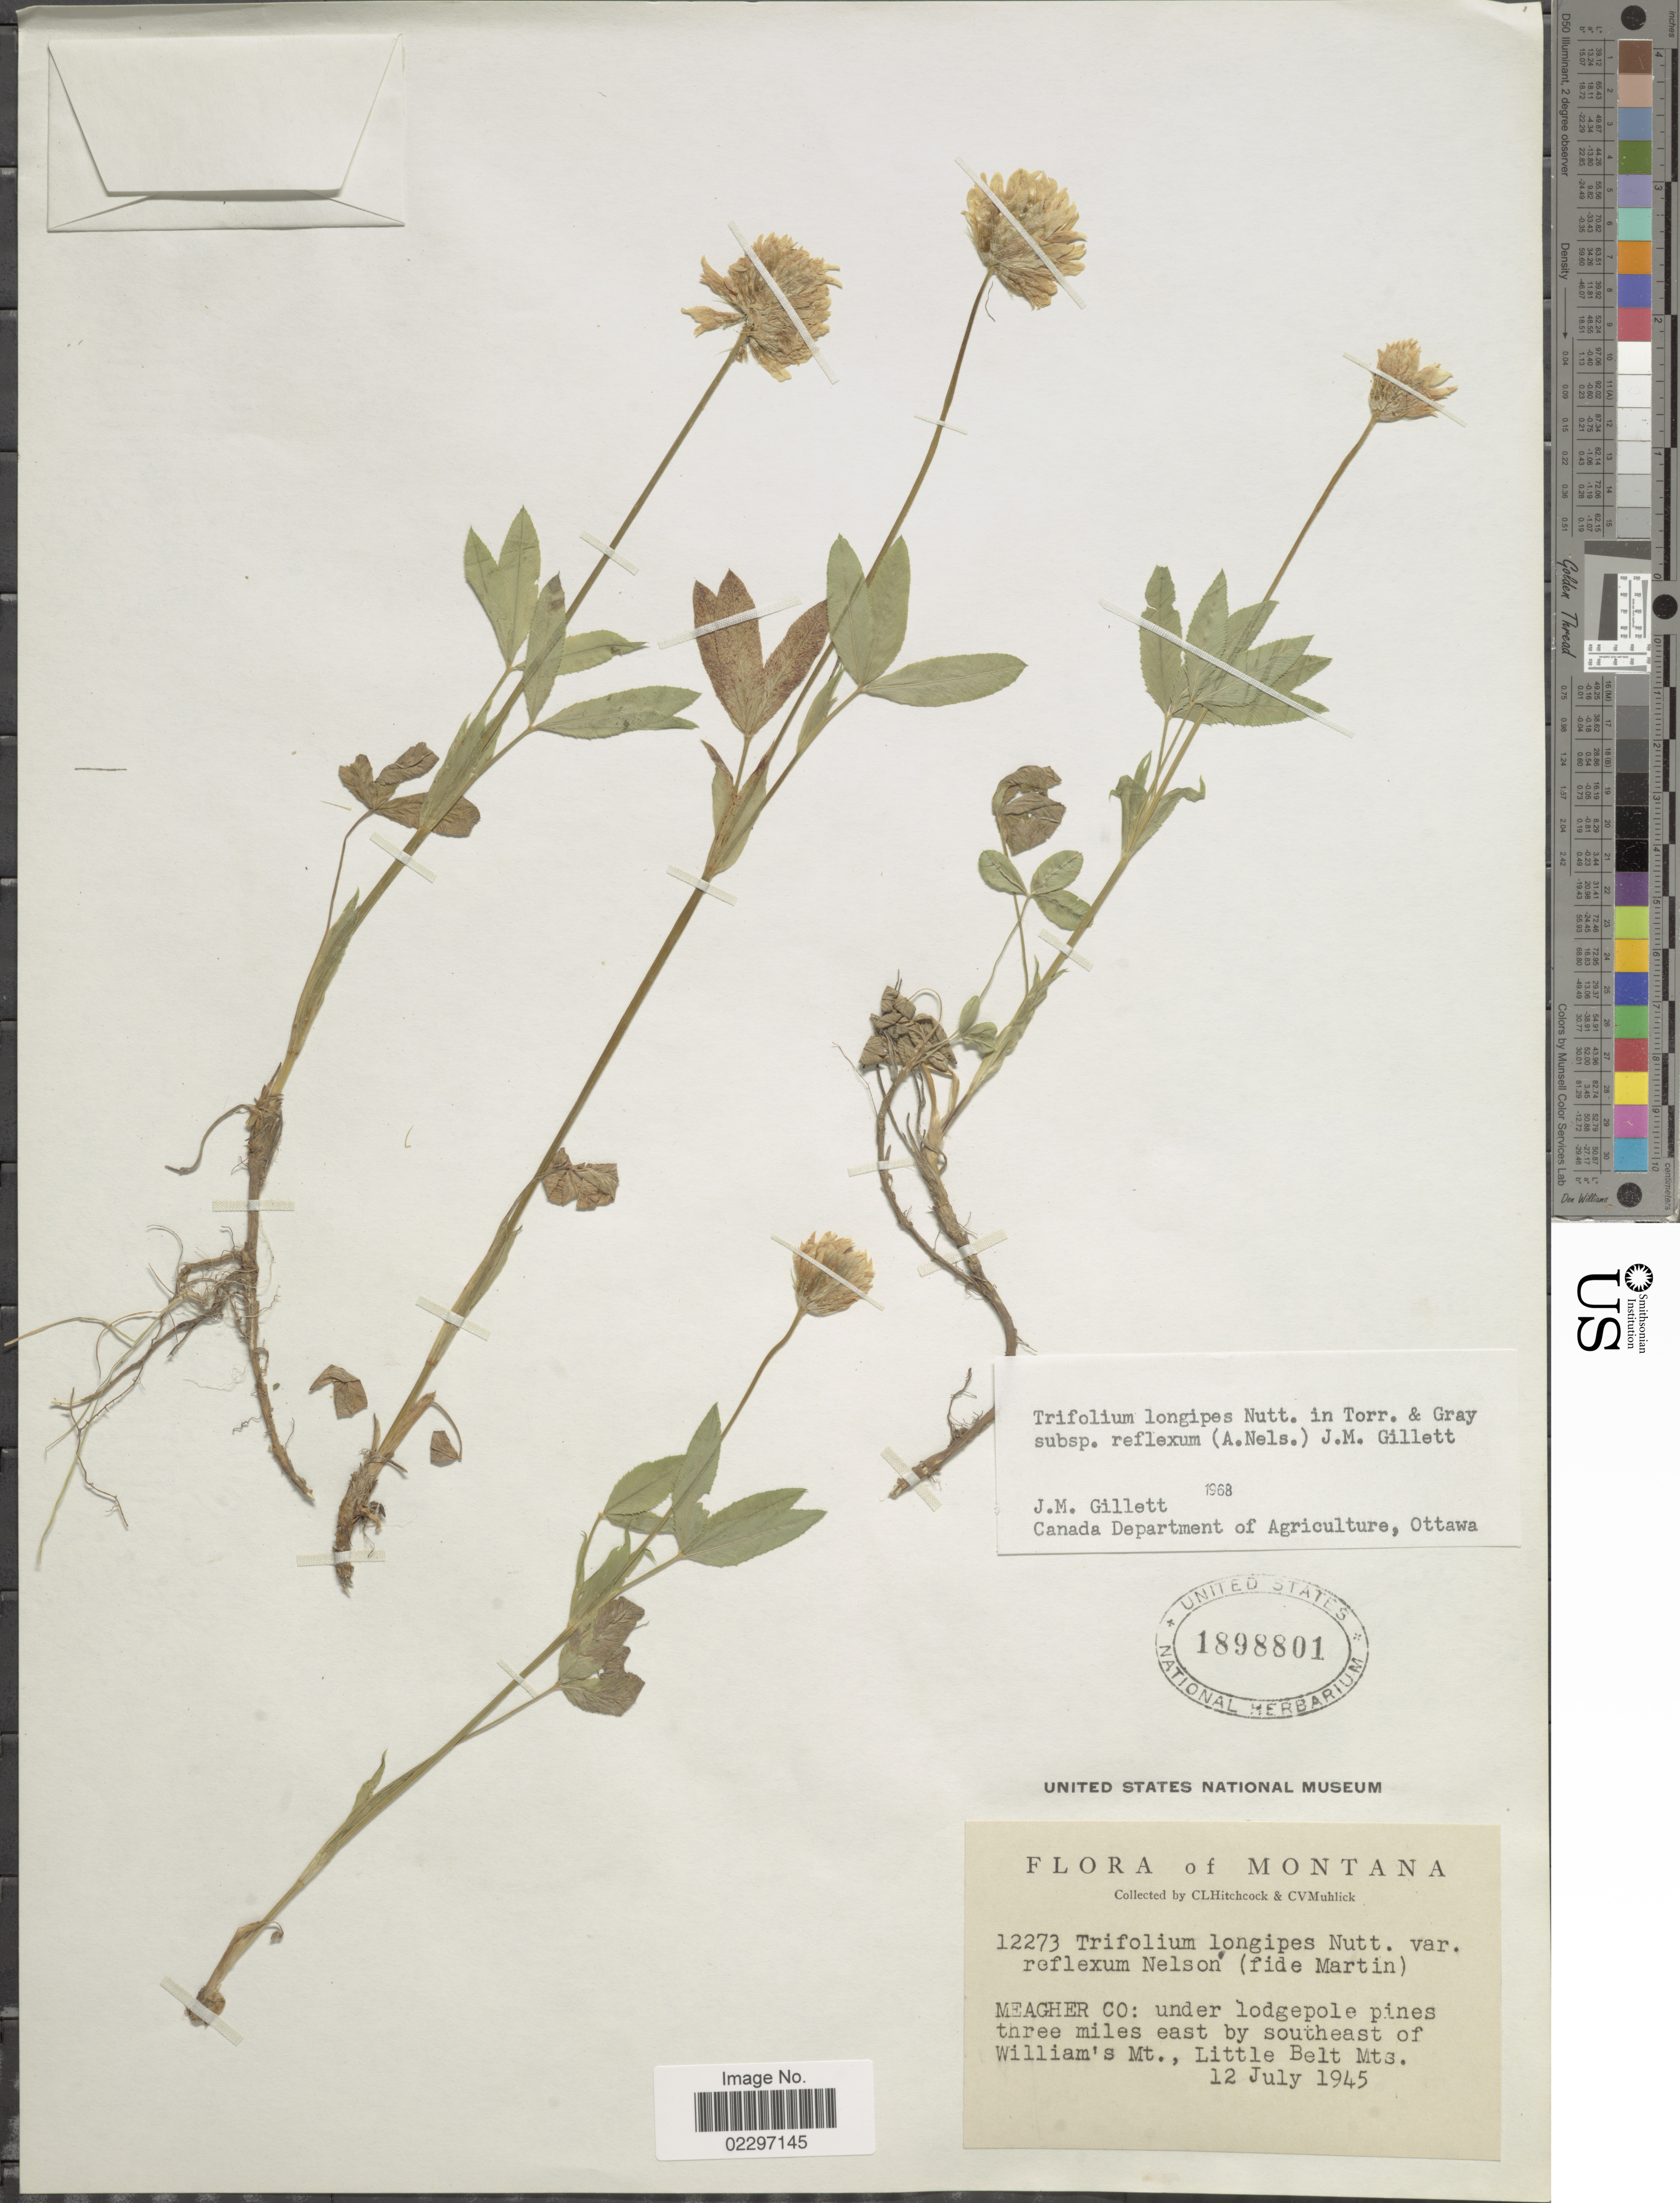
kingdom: Plantae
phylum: Tracheophyta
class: Magnoliopsida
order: Fabales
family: Fabaceae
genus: Trifolium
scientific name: Trifolium longipes subsp. reflexum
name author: (A. Nelson) J.M. Gillet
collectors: C. L. Hitchcock & C. V. Muhlick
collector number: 12273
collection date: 1945-07-12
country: United States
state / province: Montana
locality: Meagher Co: under lodgepole pines three miles east by southeast of William's Mt., Little Belt Mts.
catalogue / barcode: US 1898801